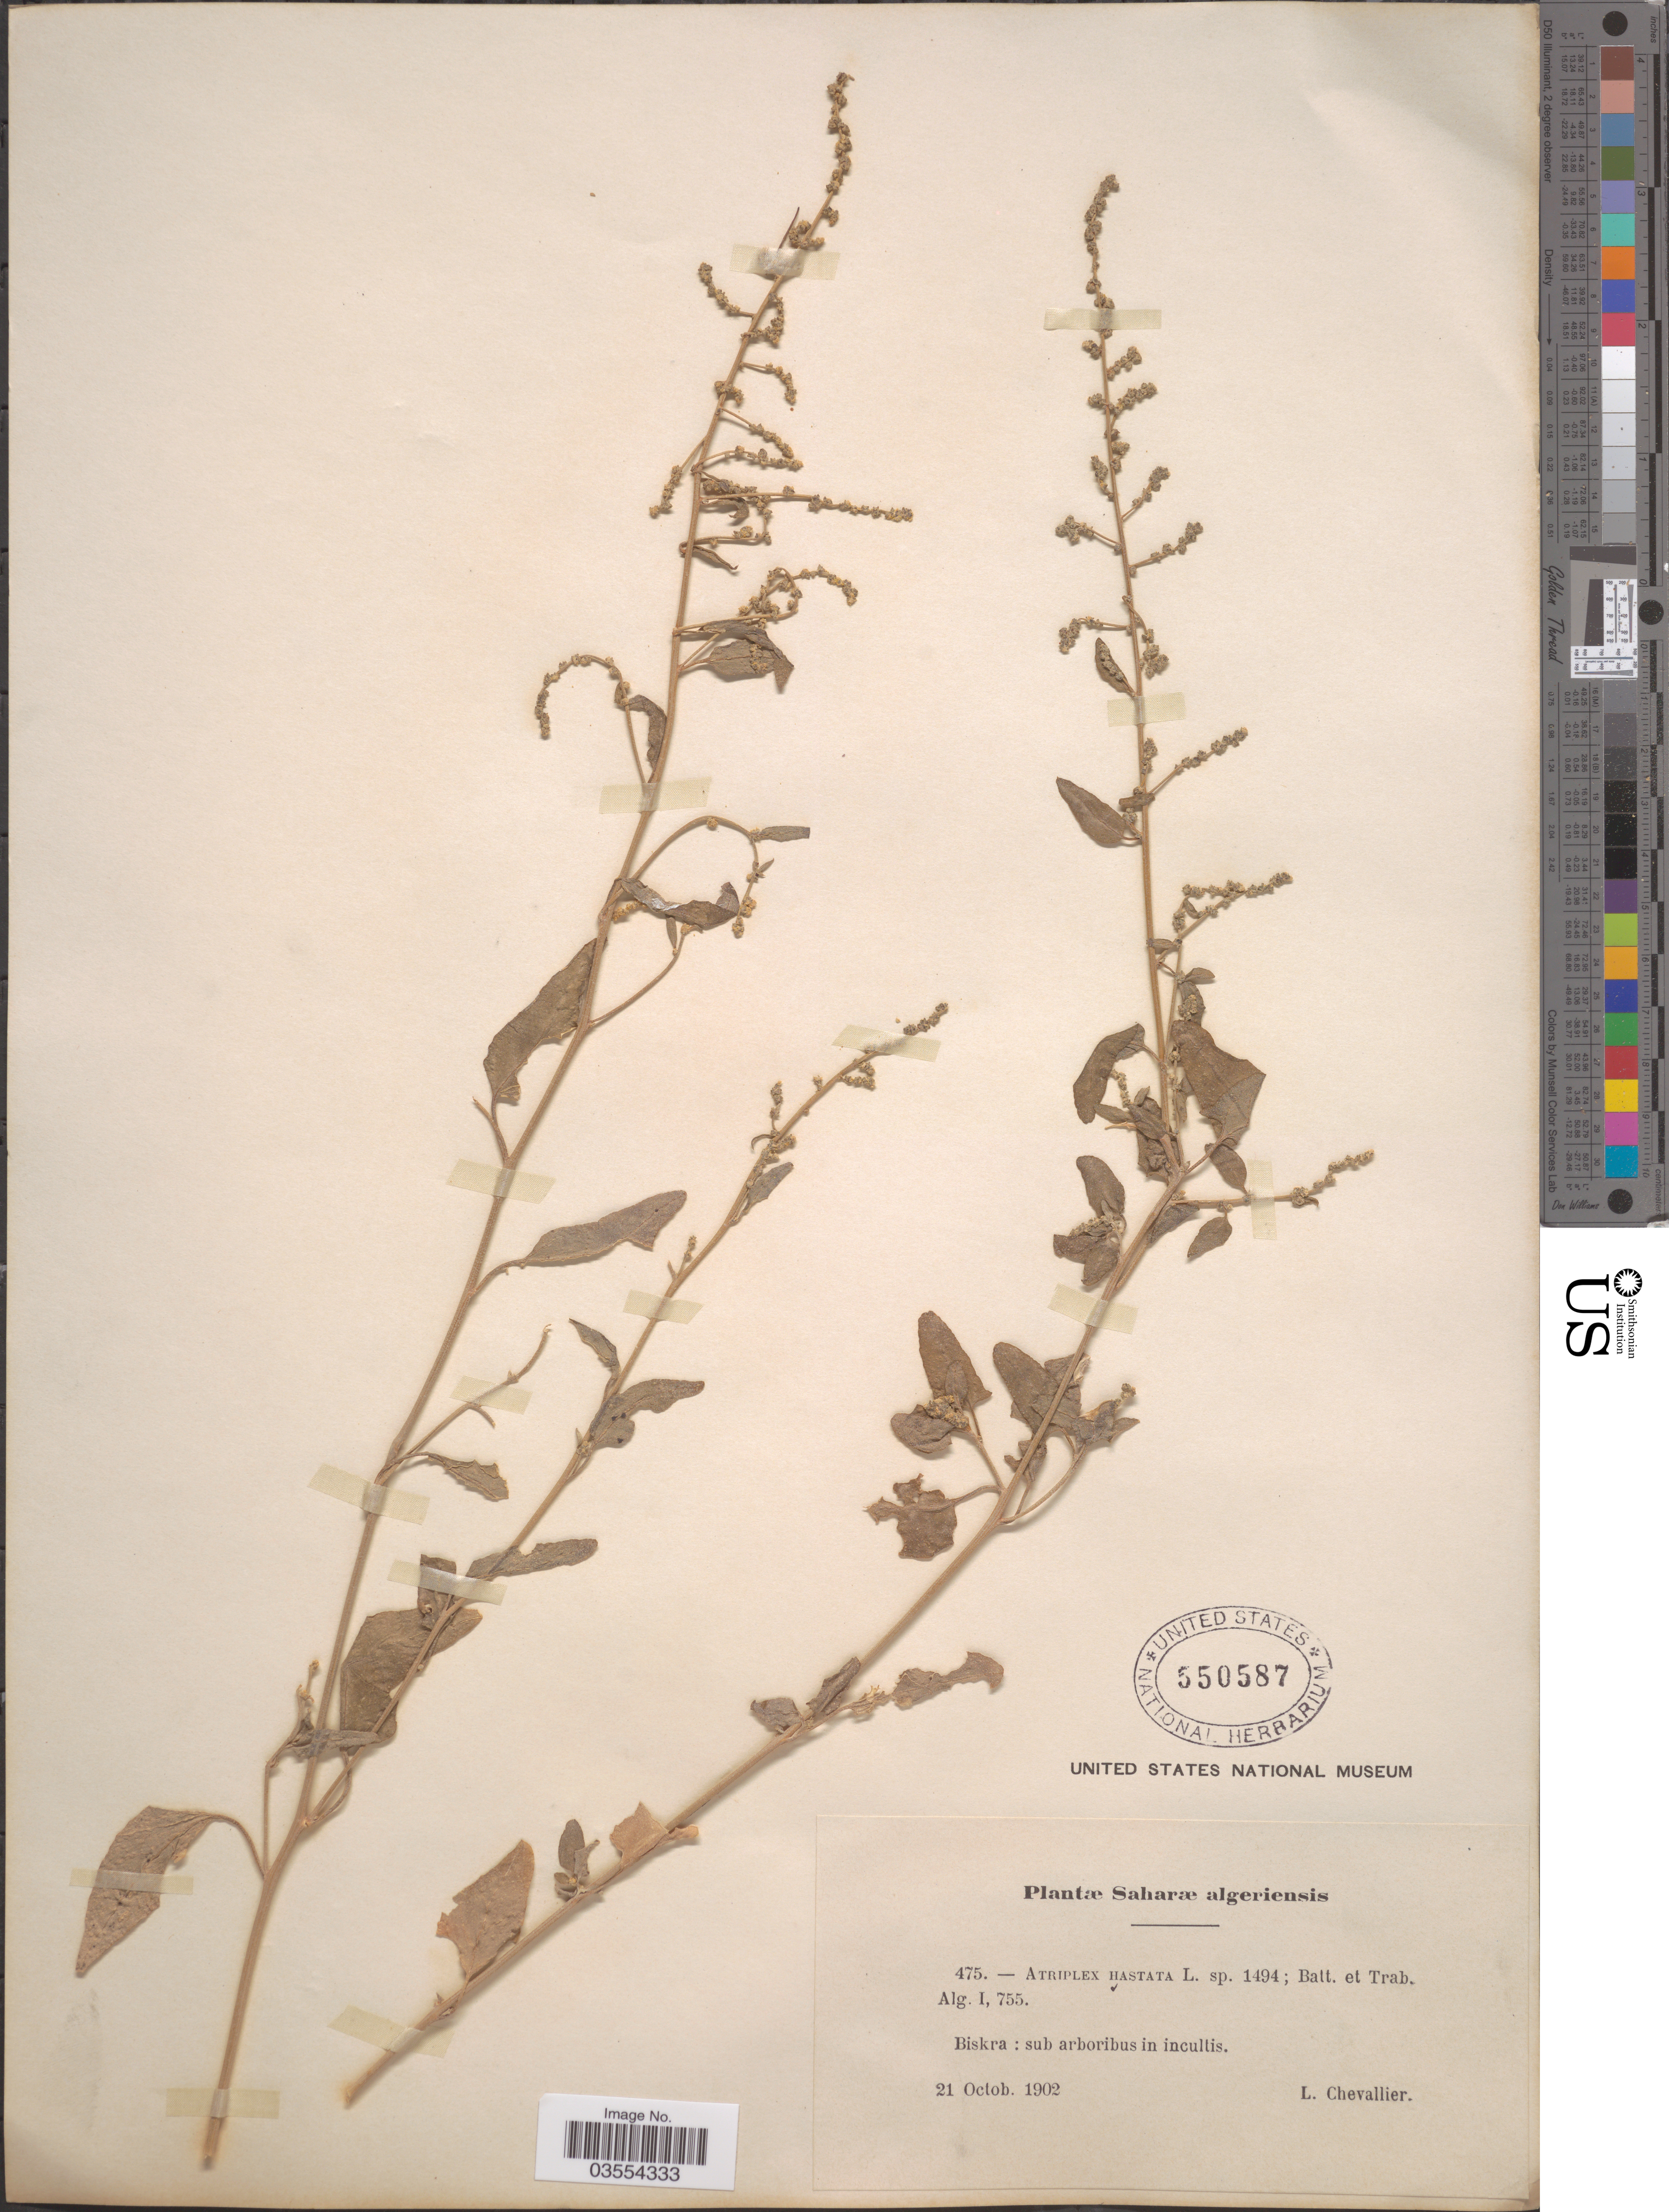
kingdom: Plantae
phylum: Tracheophyta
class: Magnoliopsida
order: Caryophyllales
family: Amaranthaceae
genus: Atriplex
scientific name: Atriplex hastata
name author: L.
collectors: L. Chevallier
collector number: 475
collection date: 1902-10-21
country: Algeria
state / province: Biskra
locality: Saharæ algeriensis. Sub arboribus in incultis.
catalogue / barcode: US 550587